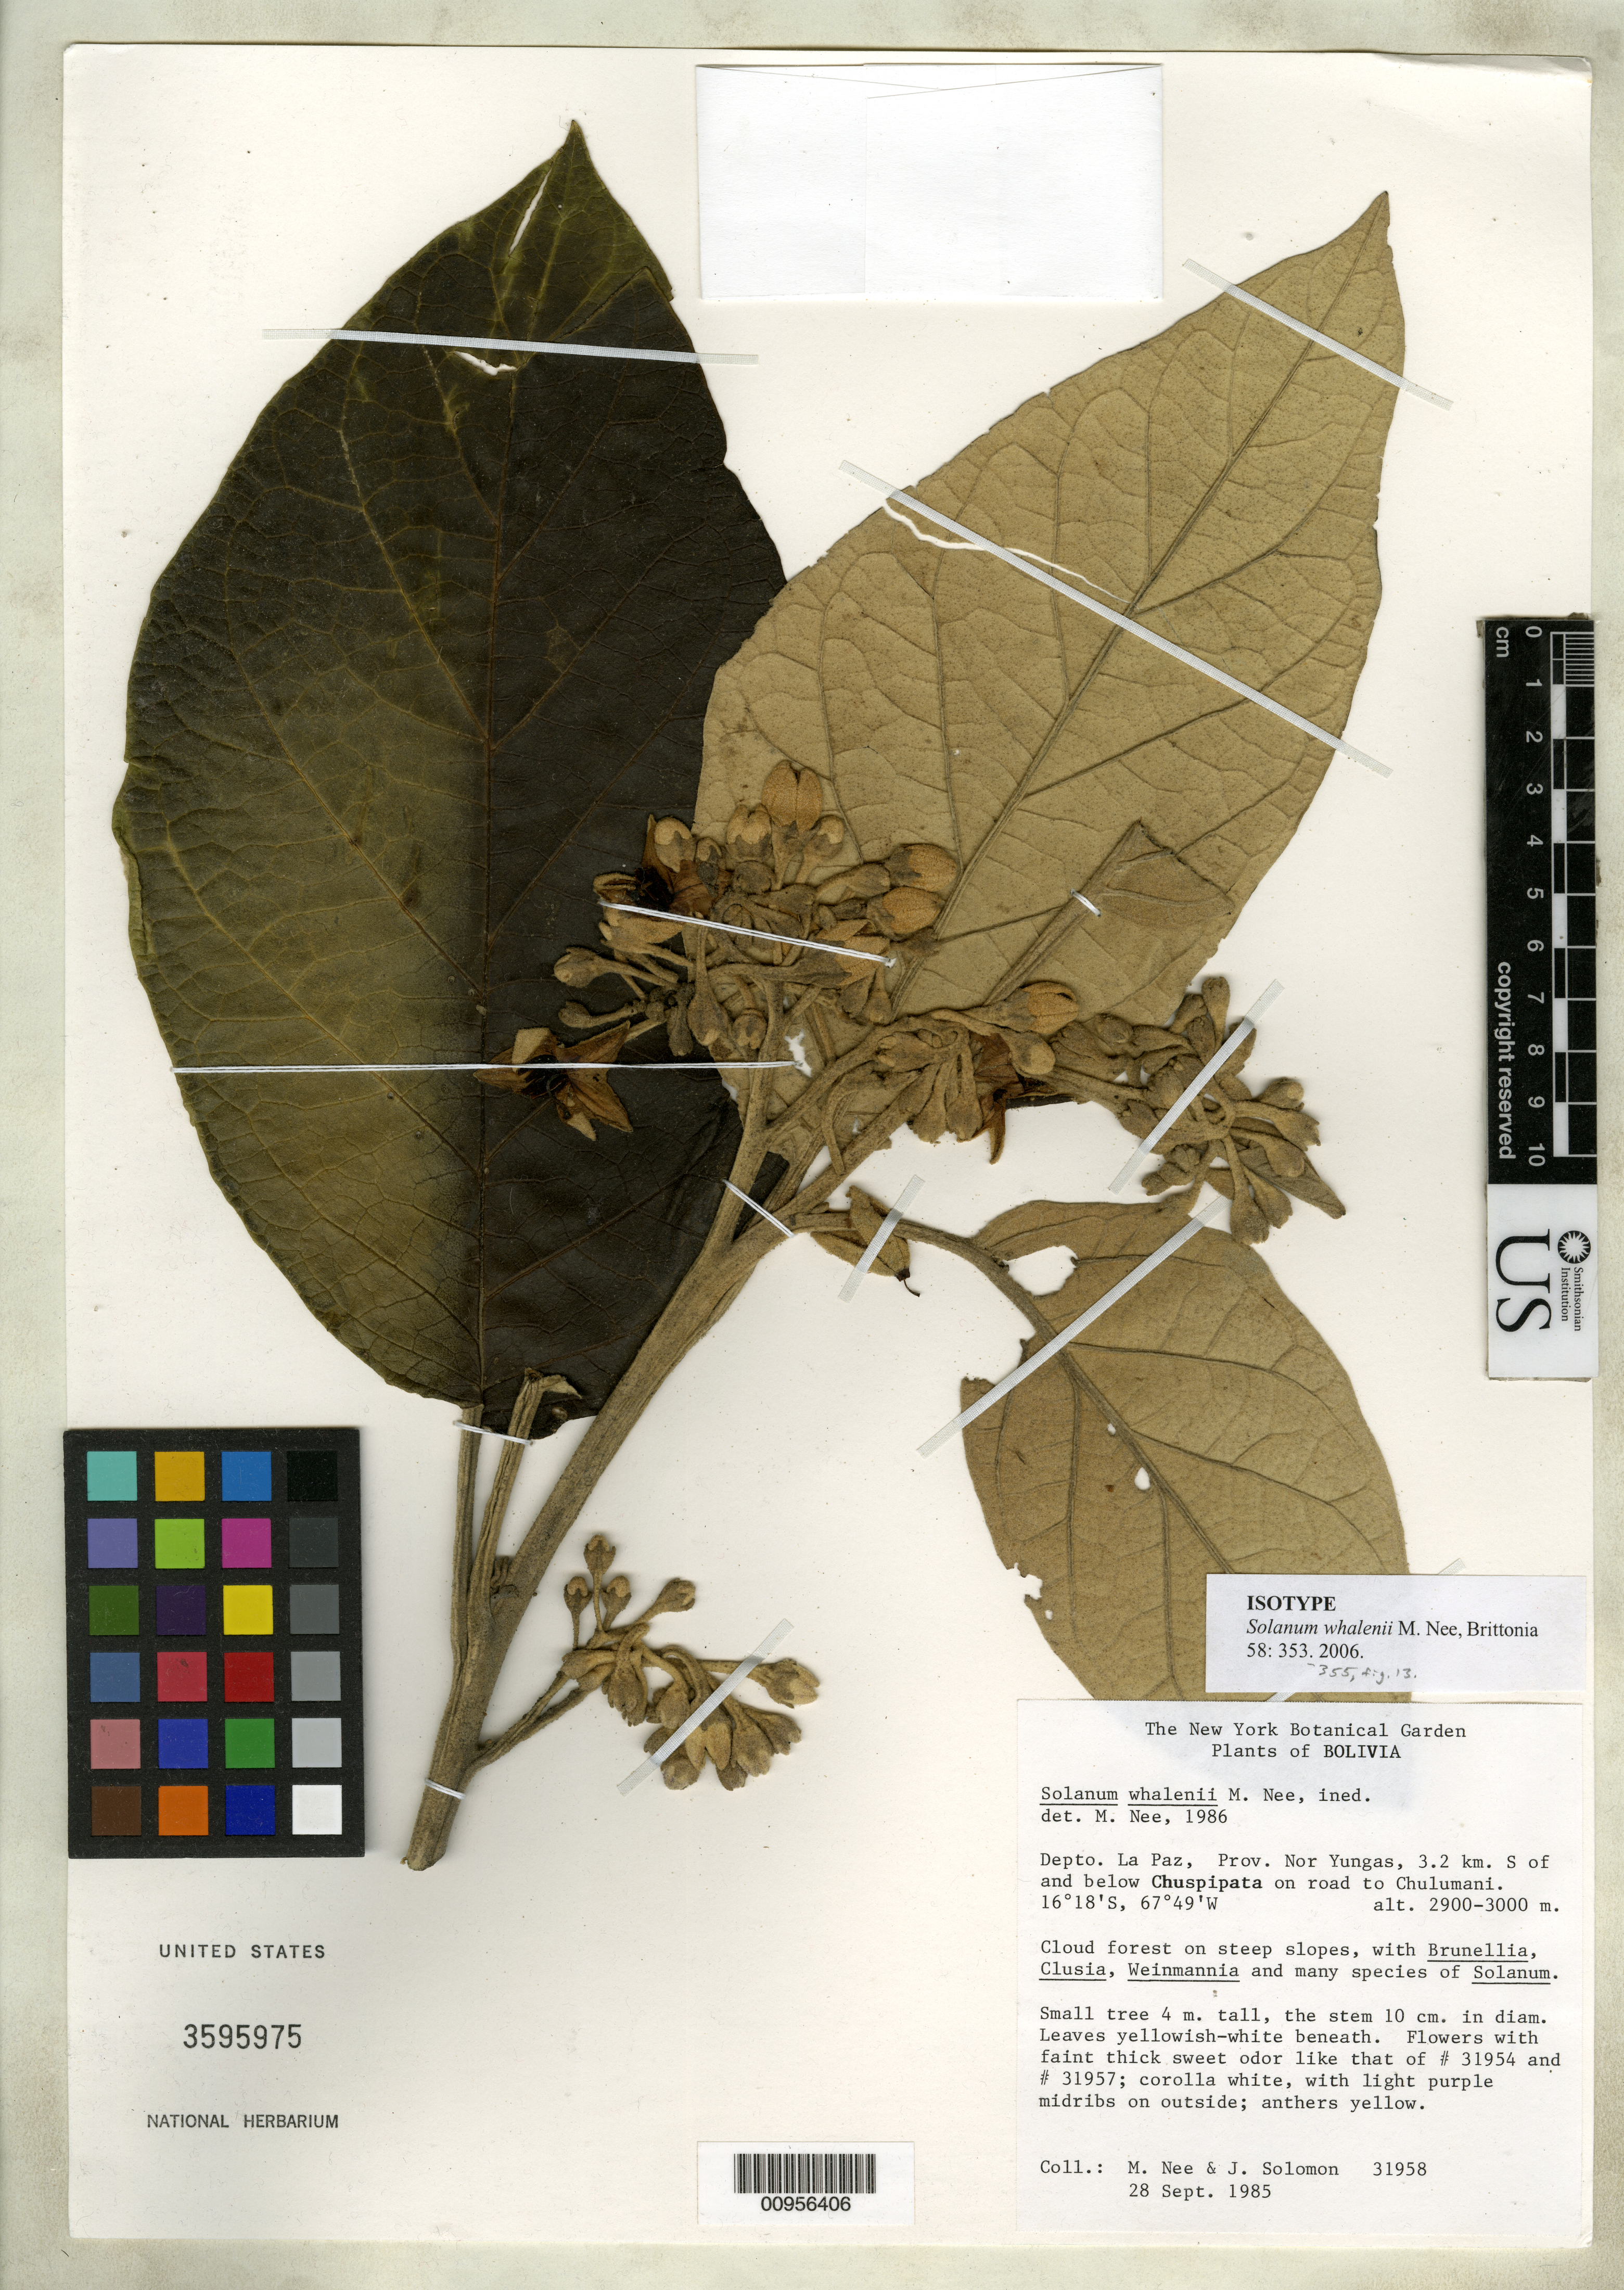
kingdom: Plantae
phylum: Tracheophyta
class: Magnoliopsida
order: Solanales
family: Solanaceae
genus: Solanum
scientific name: Solanum whalenii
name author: M. Nee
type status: Isotype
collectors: M. Nee & J. C. Solomon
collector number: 31958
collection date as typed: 28 Sep 1985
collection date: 1985-09-28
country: Bolivia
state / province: La Paz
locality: Depto. La Paz, Prov. Nor Yungas, 3.2 km S of and below Chuspipata on road to Chulumani.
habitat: Cloud forest on steep slopes.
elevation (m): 2900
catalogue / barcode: US 3595975